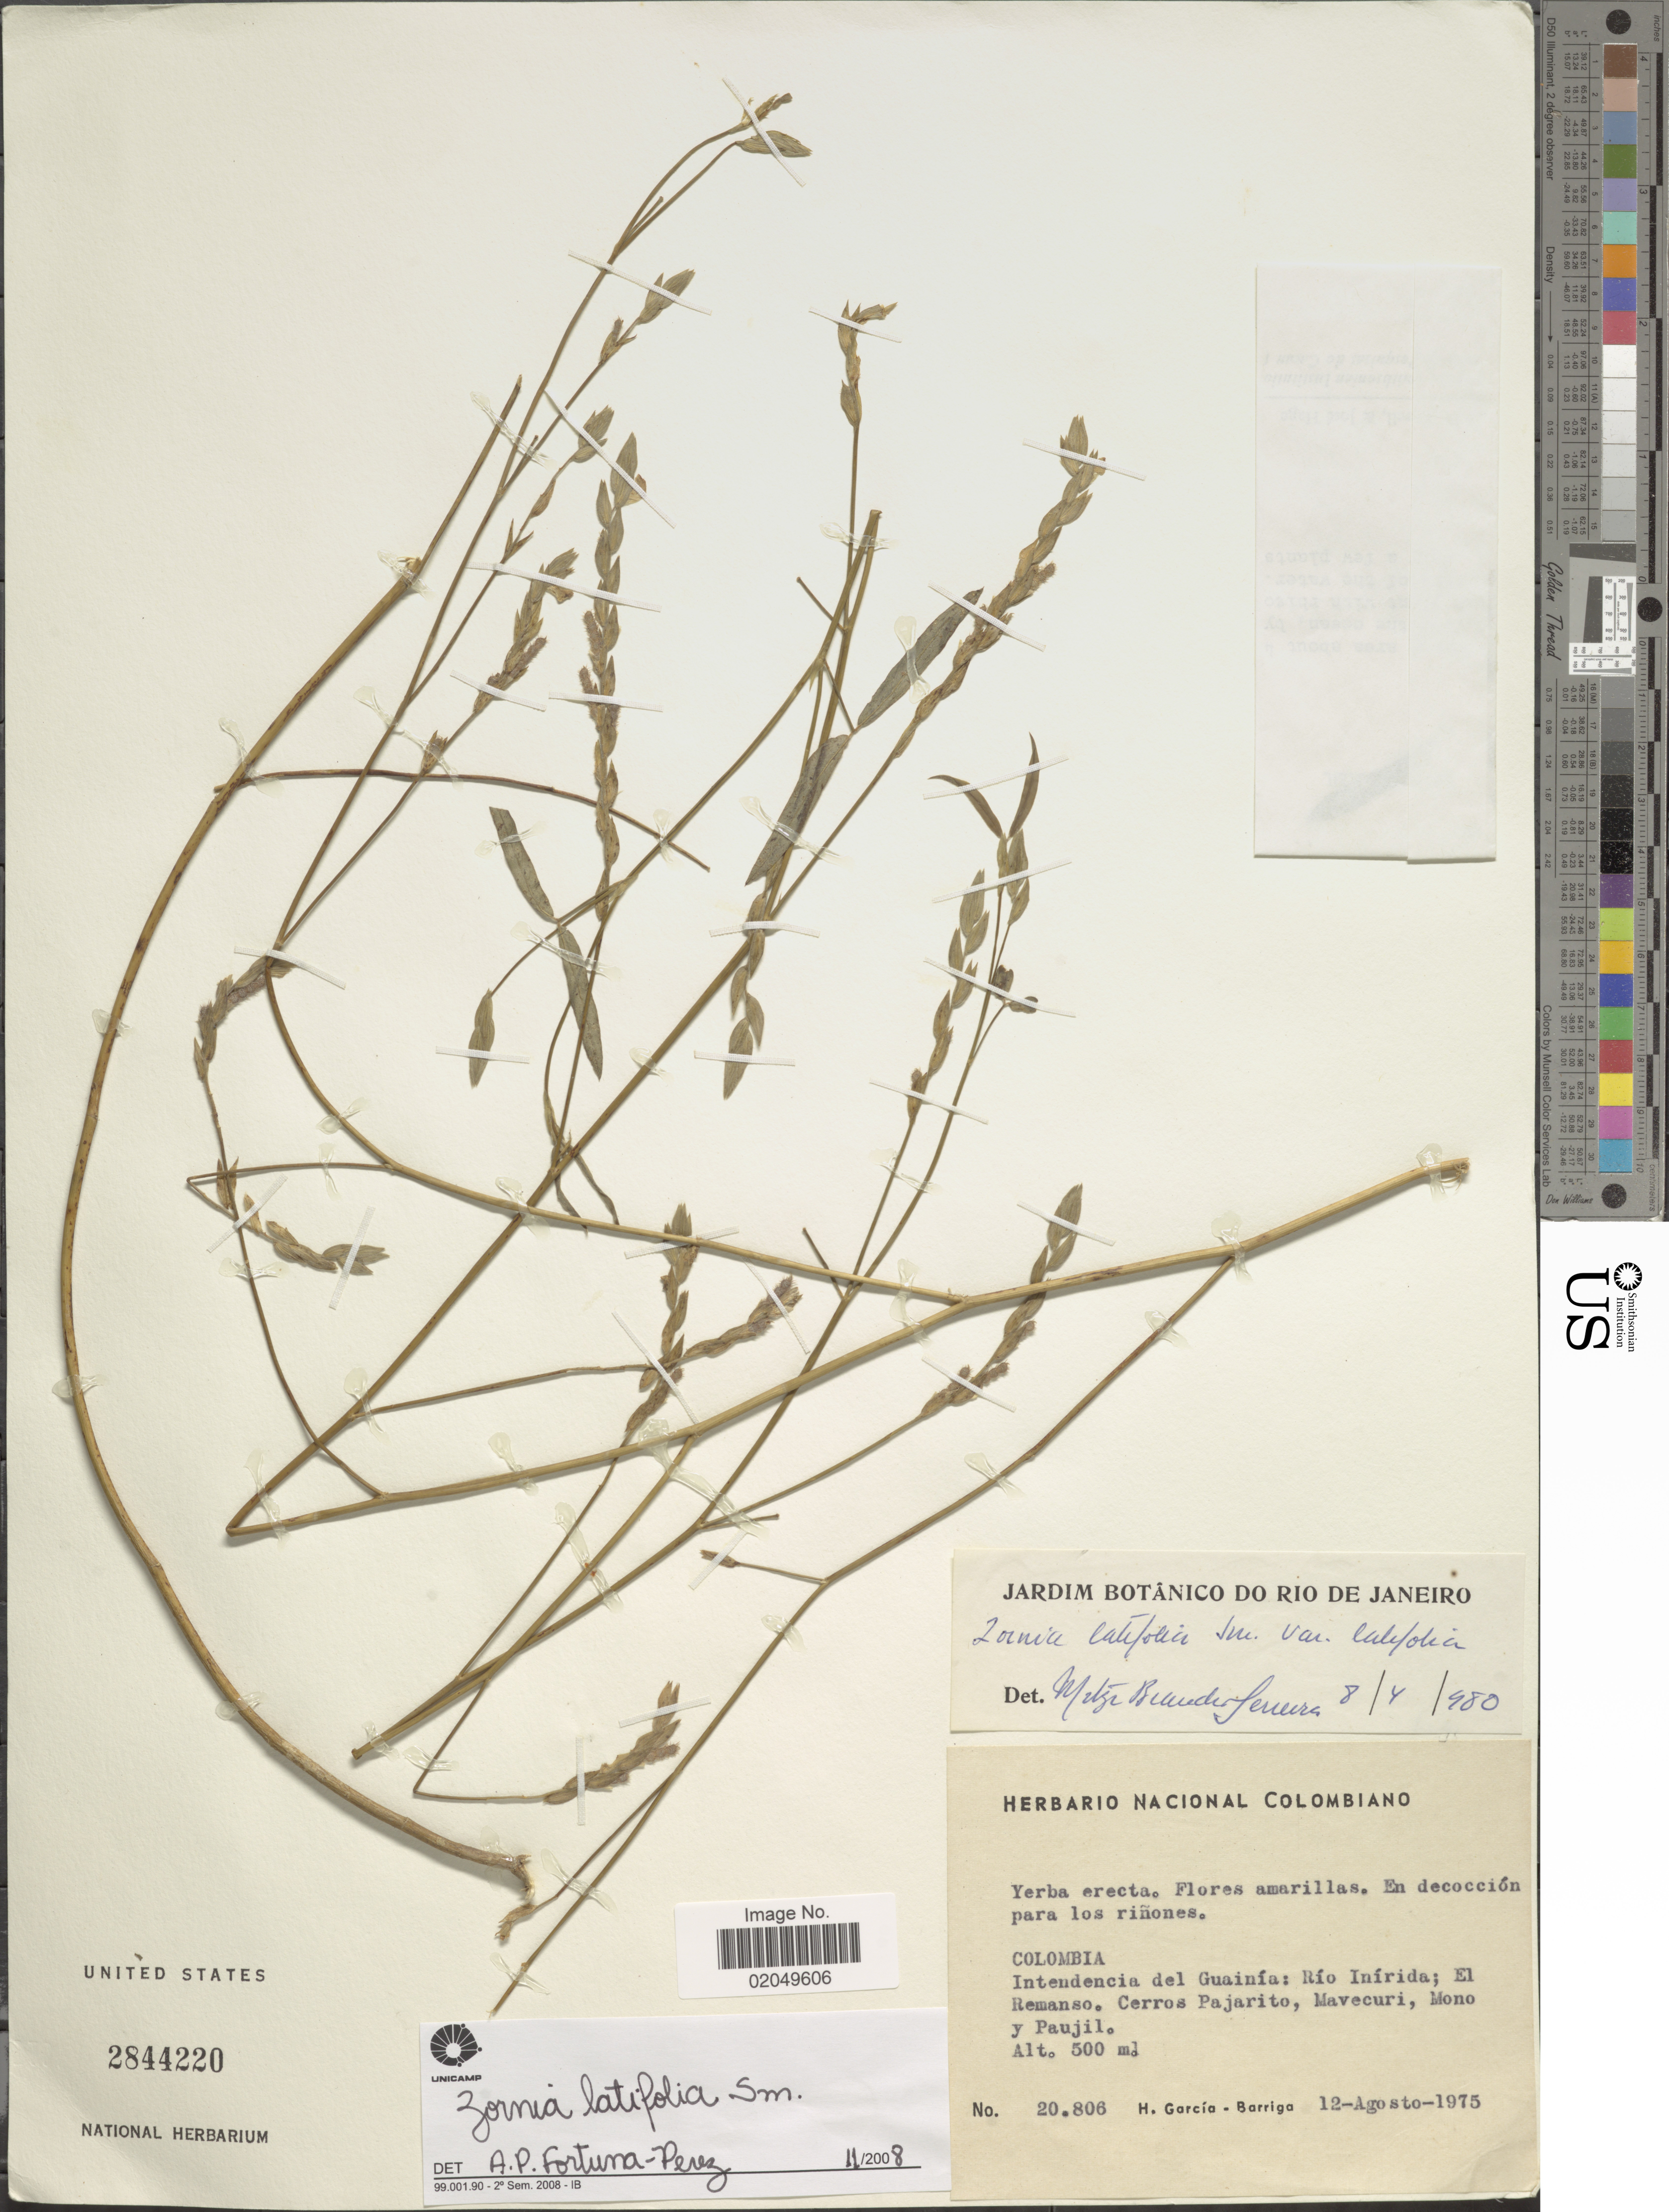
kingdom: Plantae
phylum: Tracheophyta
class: Magnoliopsida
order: Fabales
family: Fabaceae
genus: Zornia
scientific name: Zornia latifolia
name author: Sm.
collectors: H. García Barriga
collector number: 20806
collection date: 1975-08-12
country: Colombia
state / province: Guainía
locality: Intendencia del Guainia: Rio Inirida; El Remanso. Cerros Pajarito, Mavecuri, Mono y Paujil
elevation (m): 500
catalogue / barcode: US 2844220